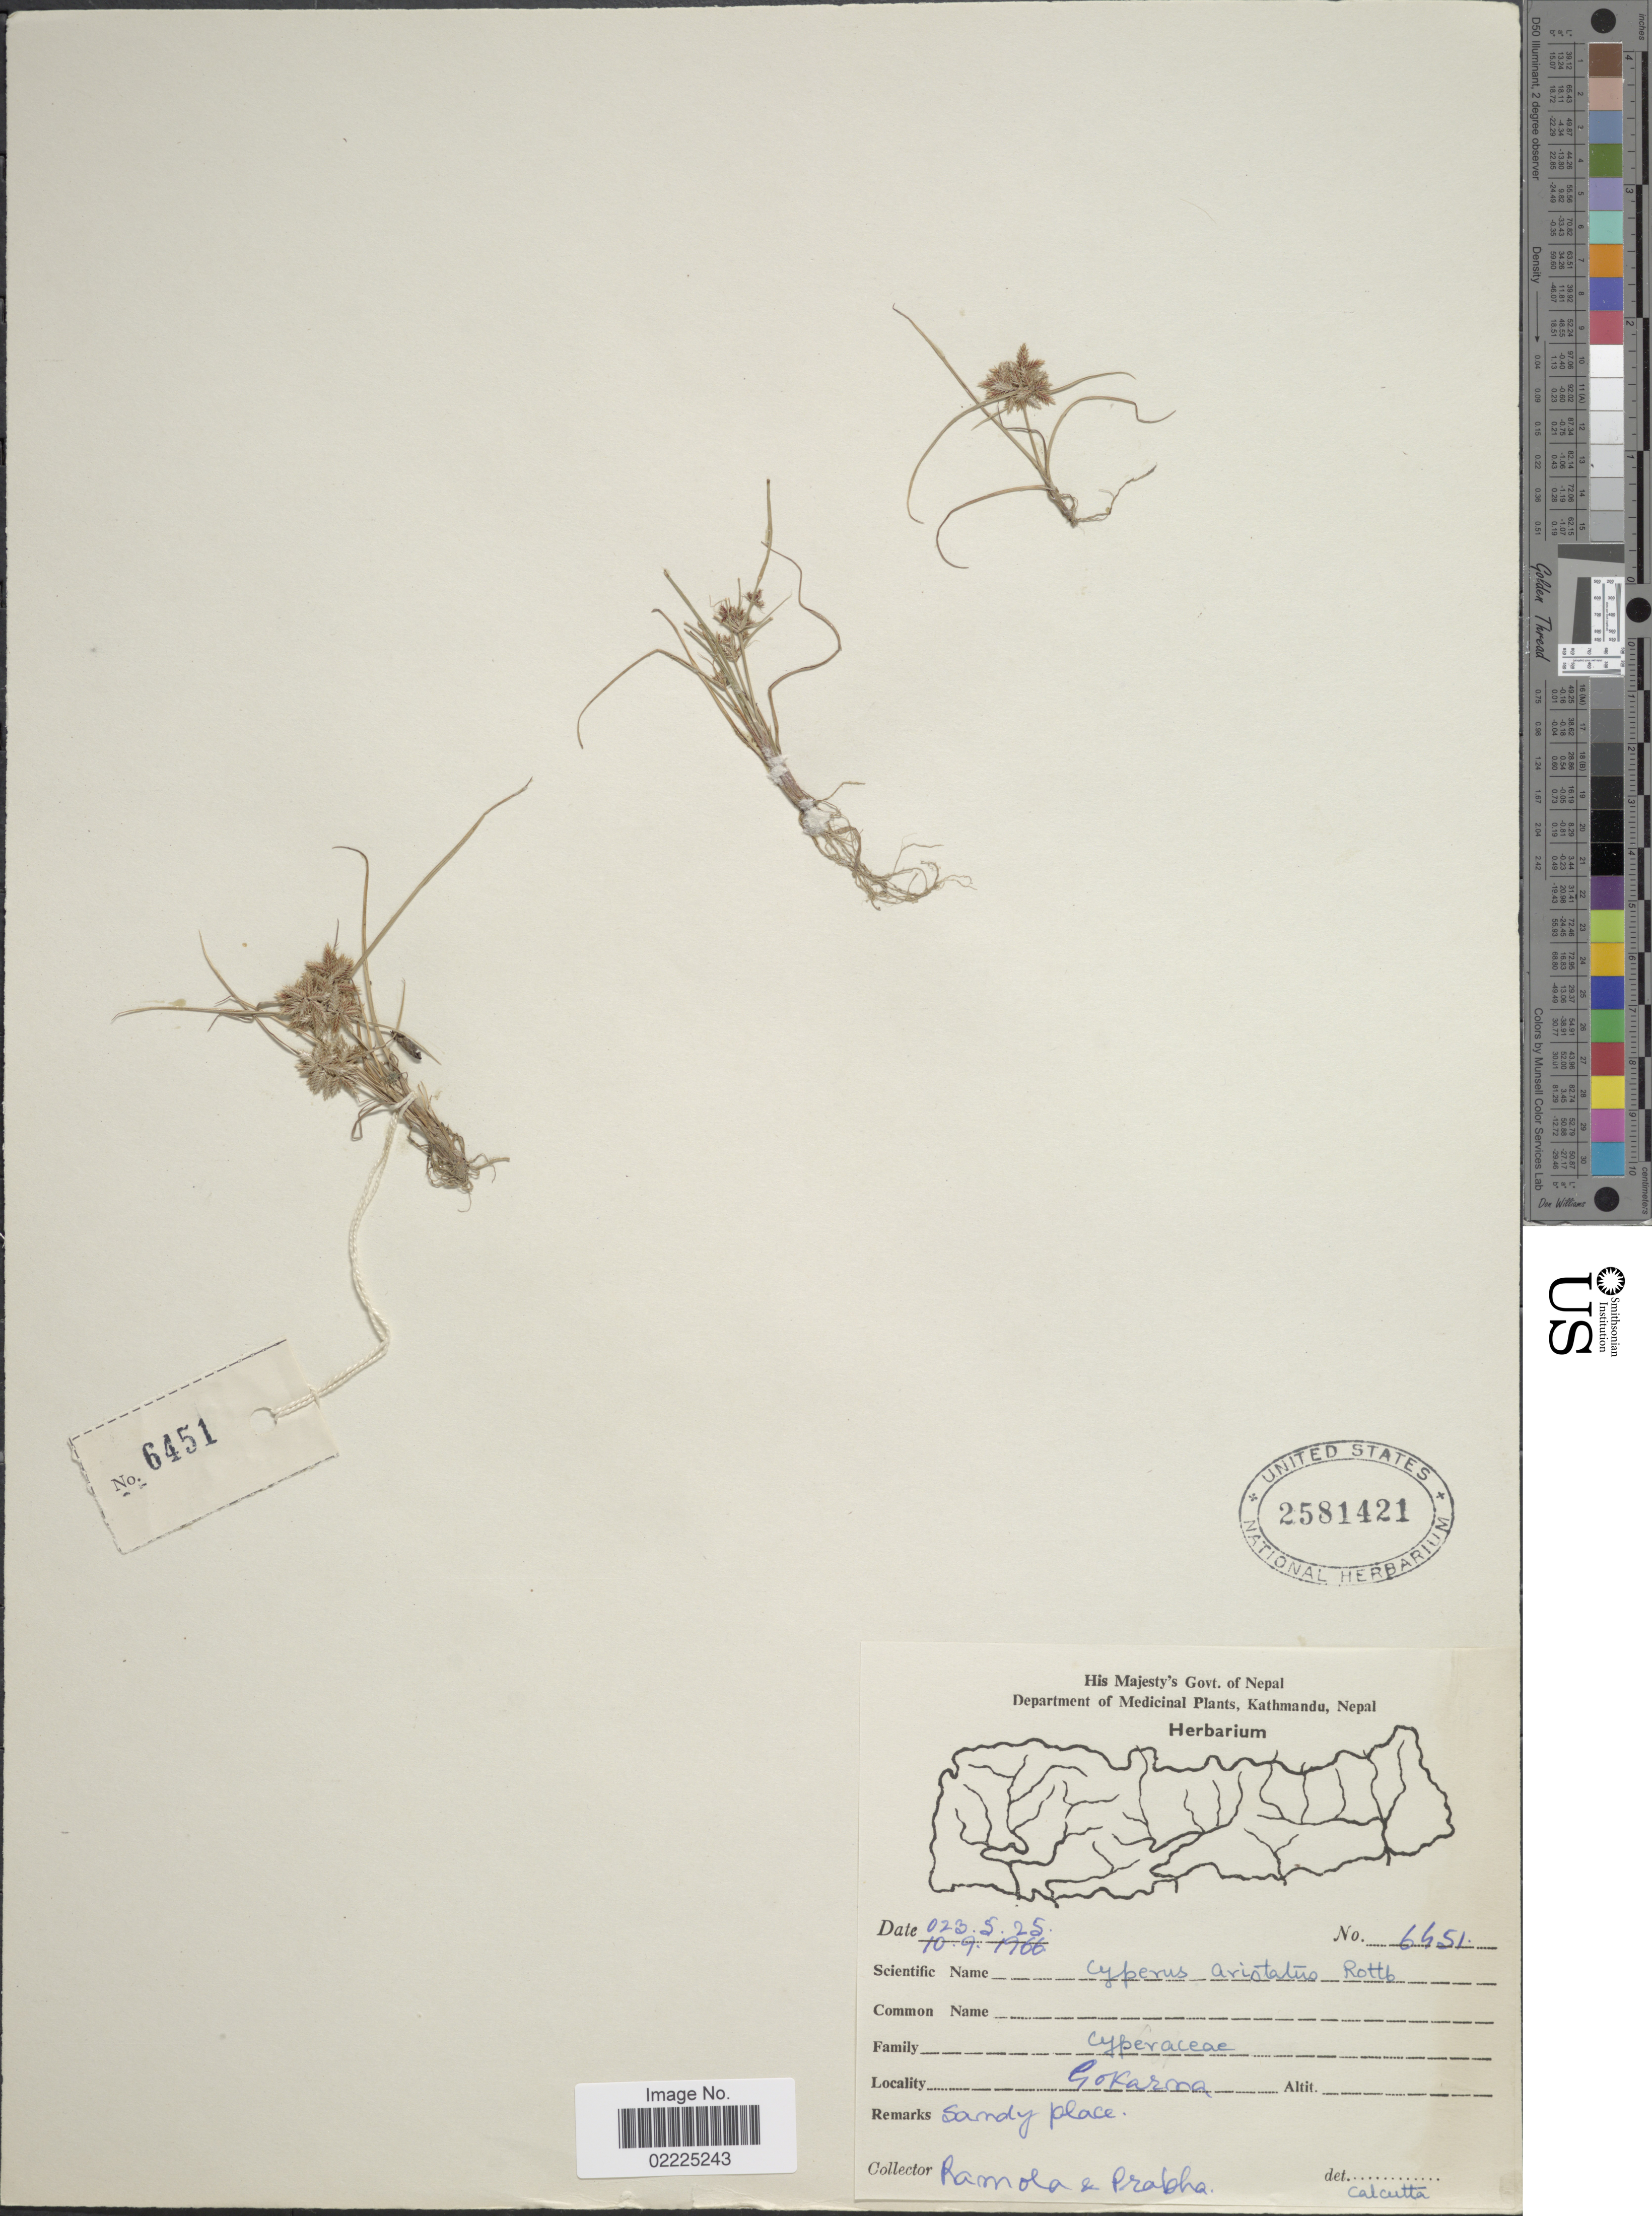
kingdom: Plantae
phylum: Tracheophyta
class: Liliopsida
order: Poales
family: Cyperaceae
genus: Cyperus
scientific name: Cyperus sp.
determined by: Strong, Mark T., (BOT), Smithsonian Institution - National Museum of Natural History (UNITED STATES)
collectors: R. Thapa & P. Pradhan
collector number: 6451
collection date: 1966-09-10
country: Nepal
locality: Gokarna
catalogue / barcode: US 2581421